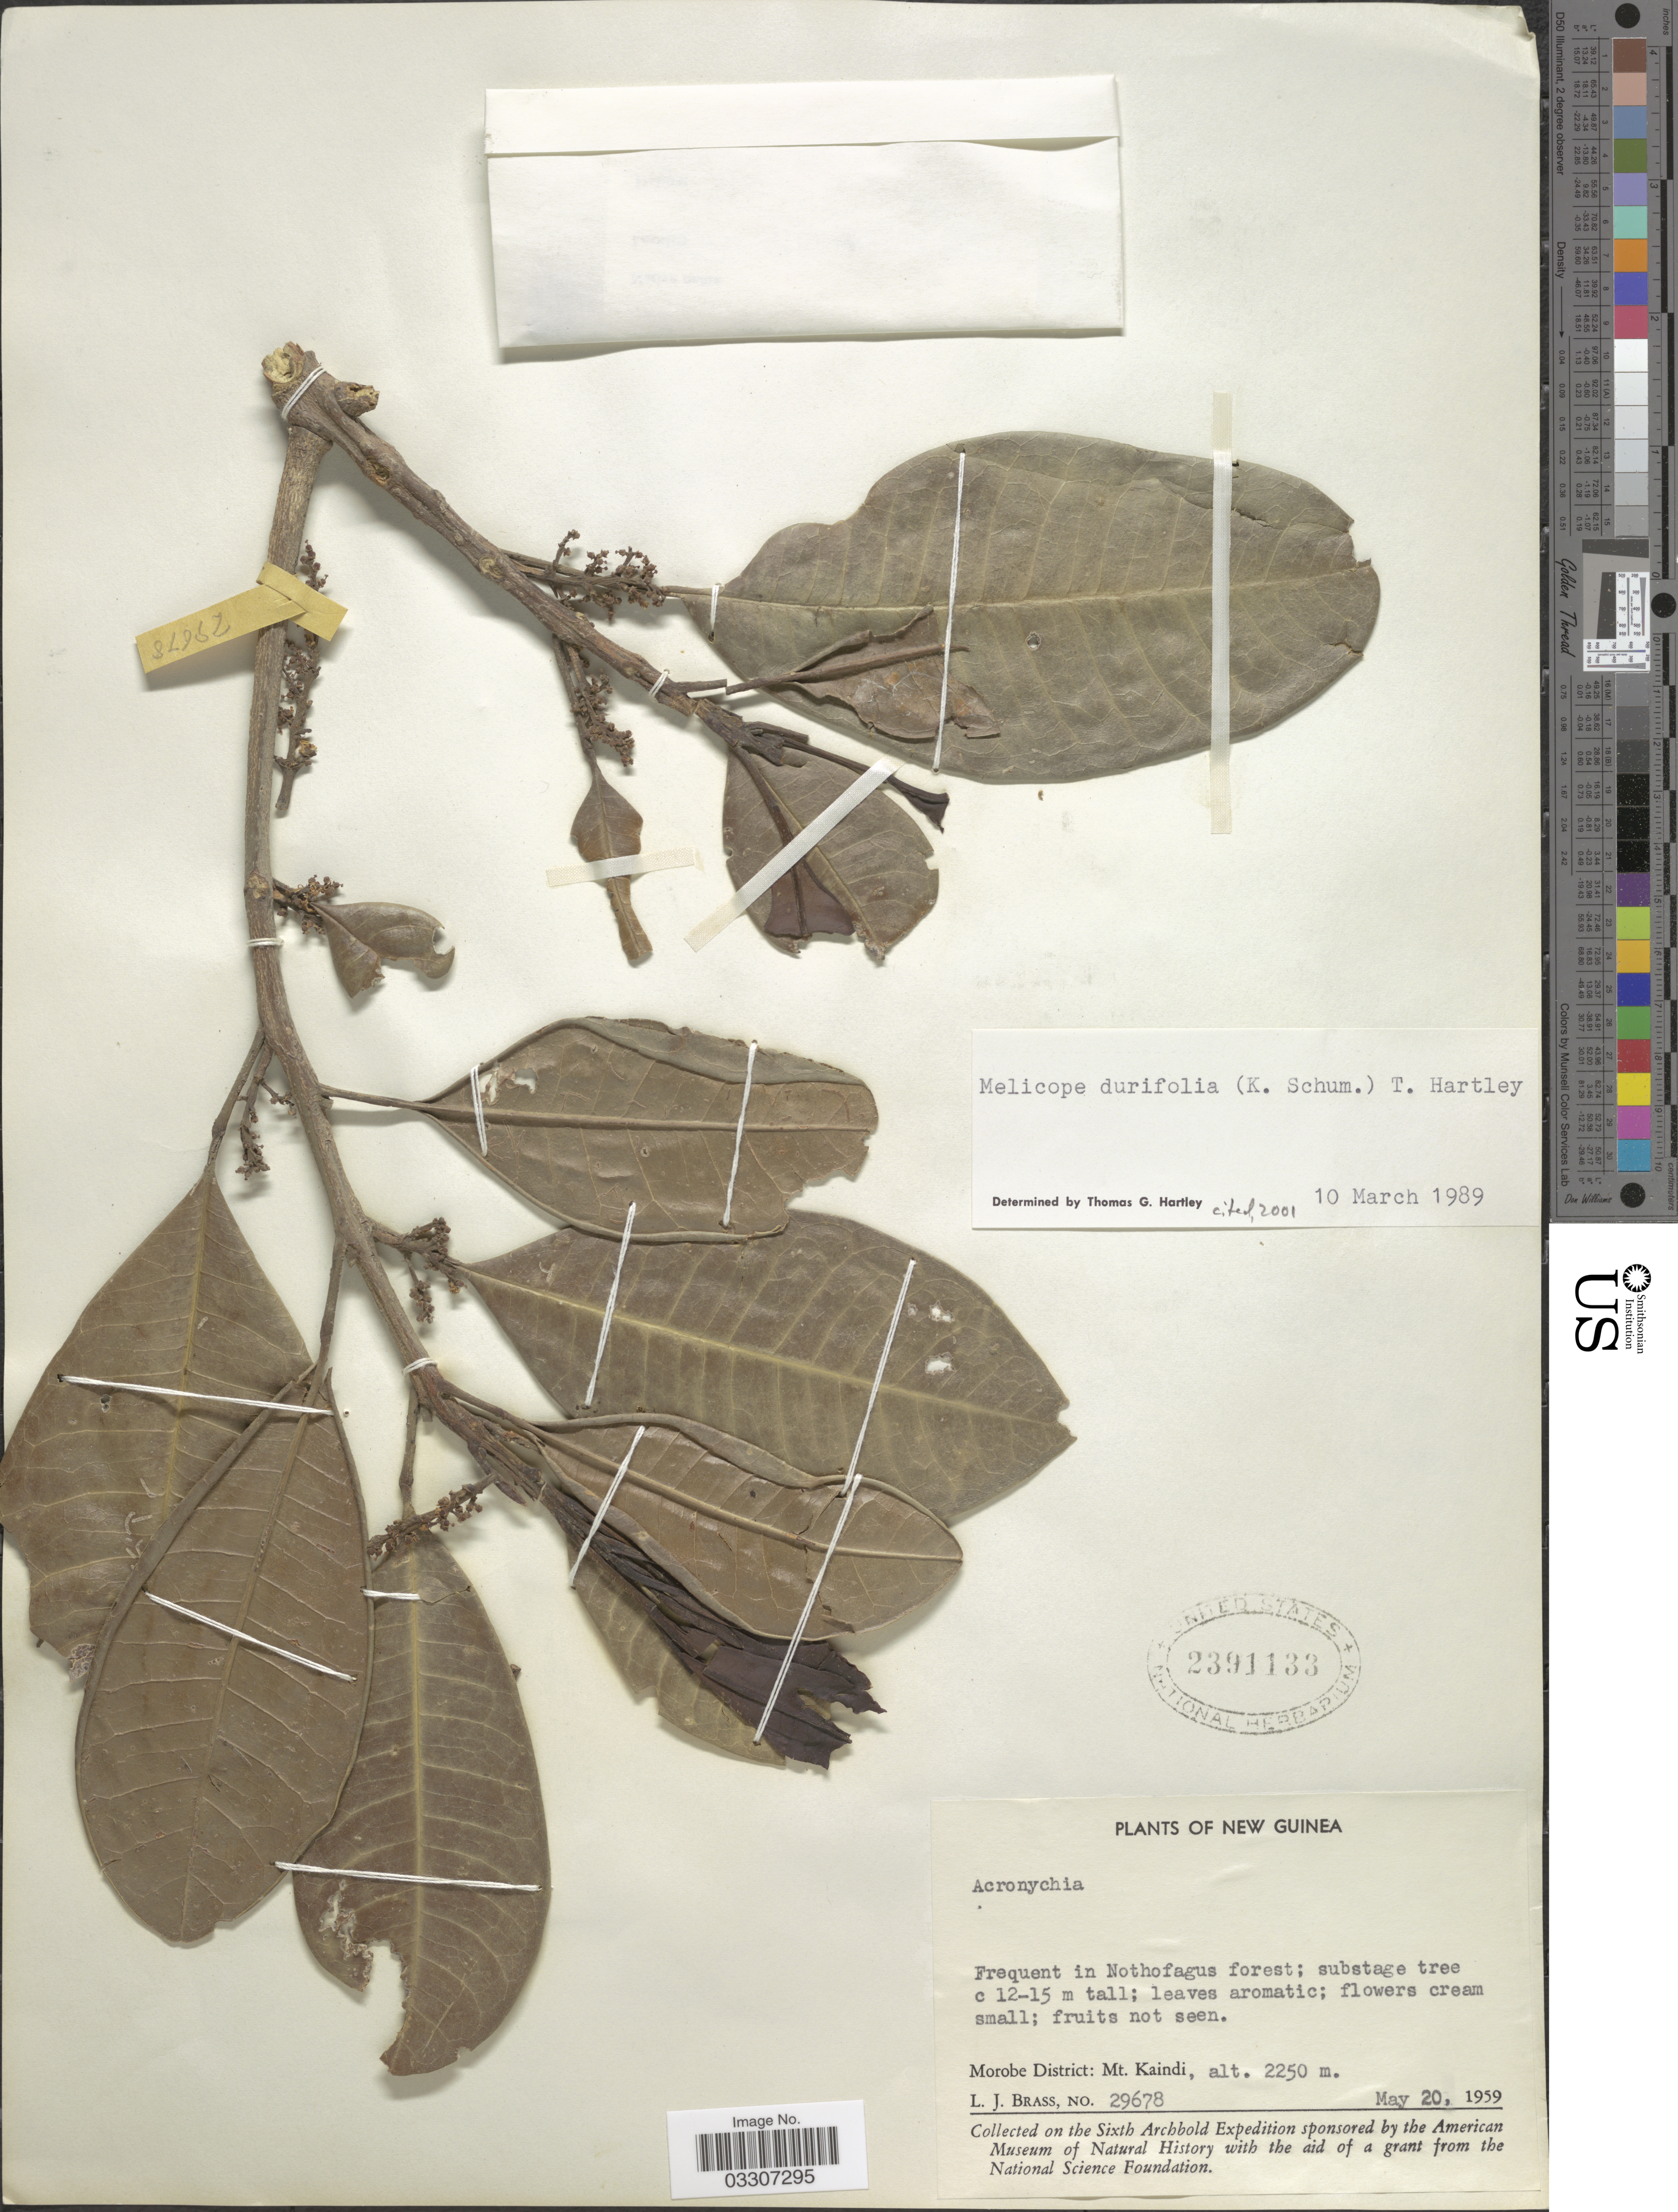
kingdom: Plantae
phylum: Tracheophyta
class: Magnoliopsida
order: Sapindales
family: Rutaceae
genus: Melicope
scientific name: Melicope durifolia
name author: (K. Schum.) T.G. Hartley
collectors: L. J. Brass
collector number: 29678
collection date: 1959-05-20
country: Papua New Guinea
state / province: Morobe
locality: New Guinea. Morobe District: Mt. Kaindi.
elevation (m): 2250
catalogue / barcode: US 2391133